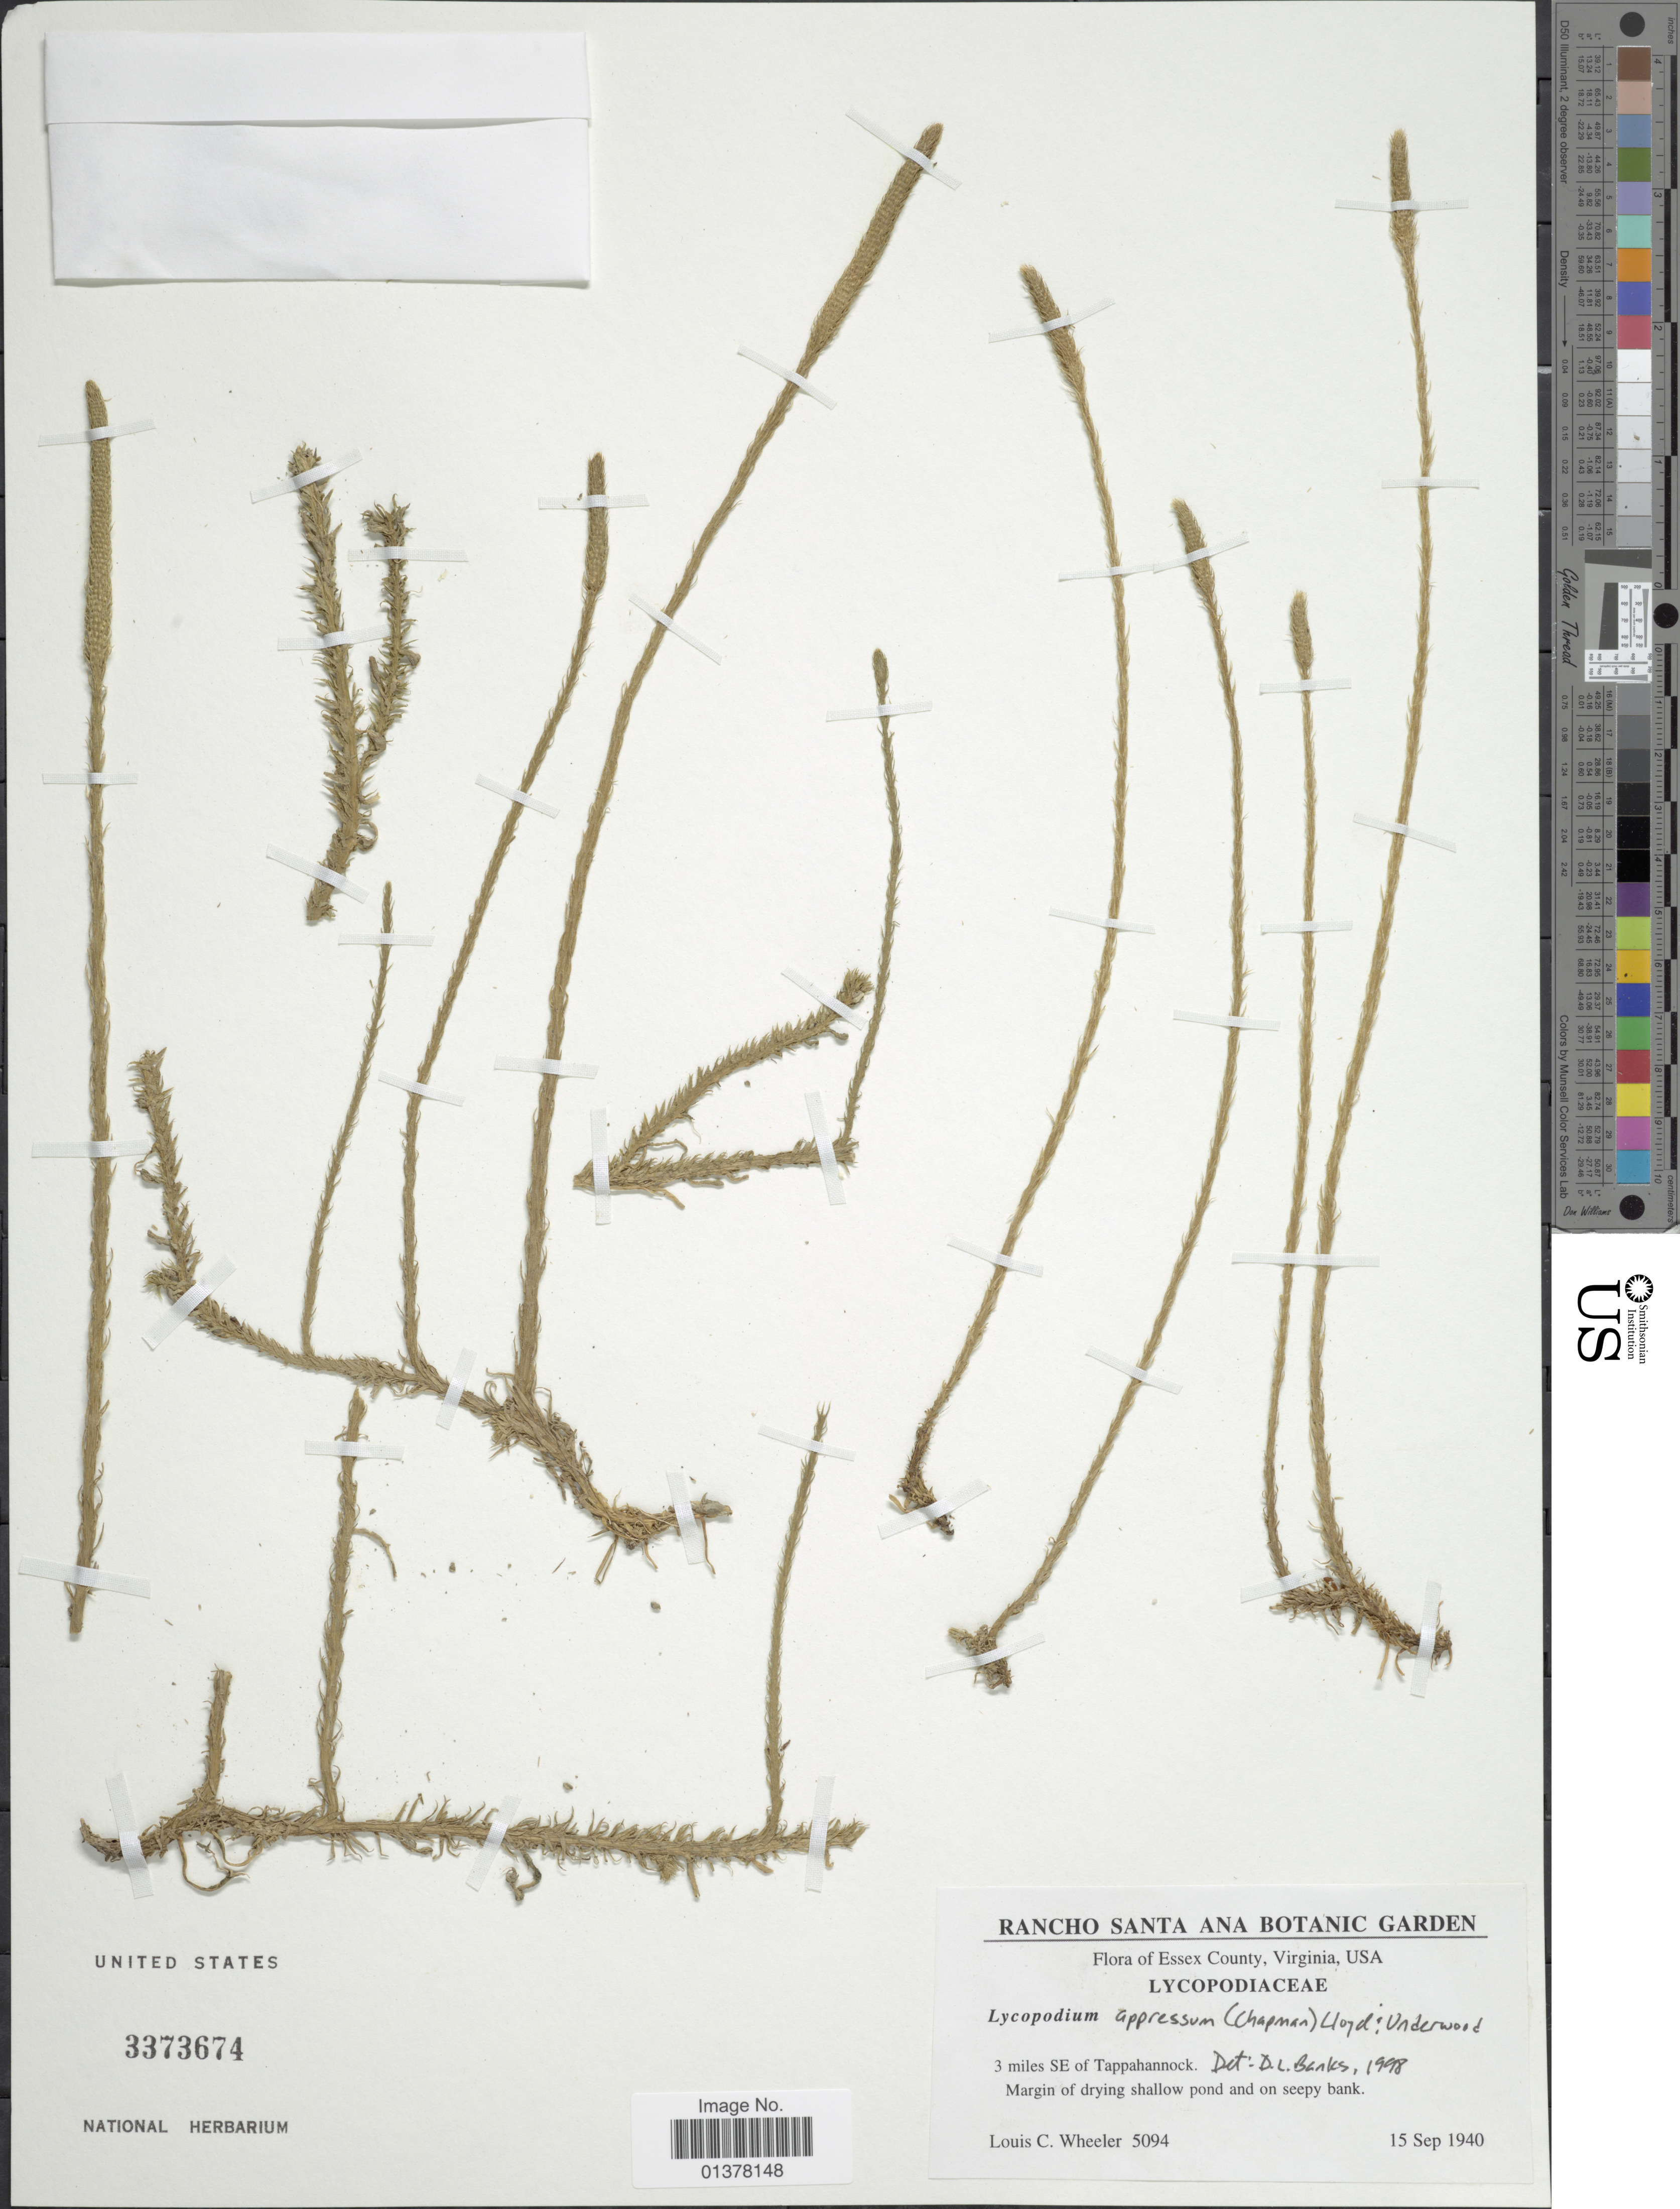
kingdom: Plantae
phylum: Tracheophyta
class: Lycopodiopsida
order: Lycopodiales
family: Lycopodiaceae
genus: Lycopodiella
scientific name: Lycopodiella appressa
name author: (Chapm.) Cranfill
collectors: L. C. Wheeler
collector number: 5094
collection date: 1940-09-15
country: United States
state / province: Virginia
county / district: Essex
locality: Essex County, 3 miles SE of Tappahannock, margin of drying shallow pond and on seepy bank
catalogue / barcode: US 3373674